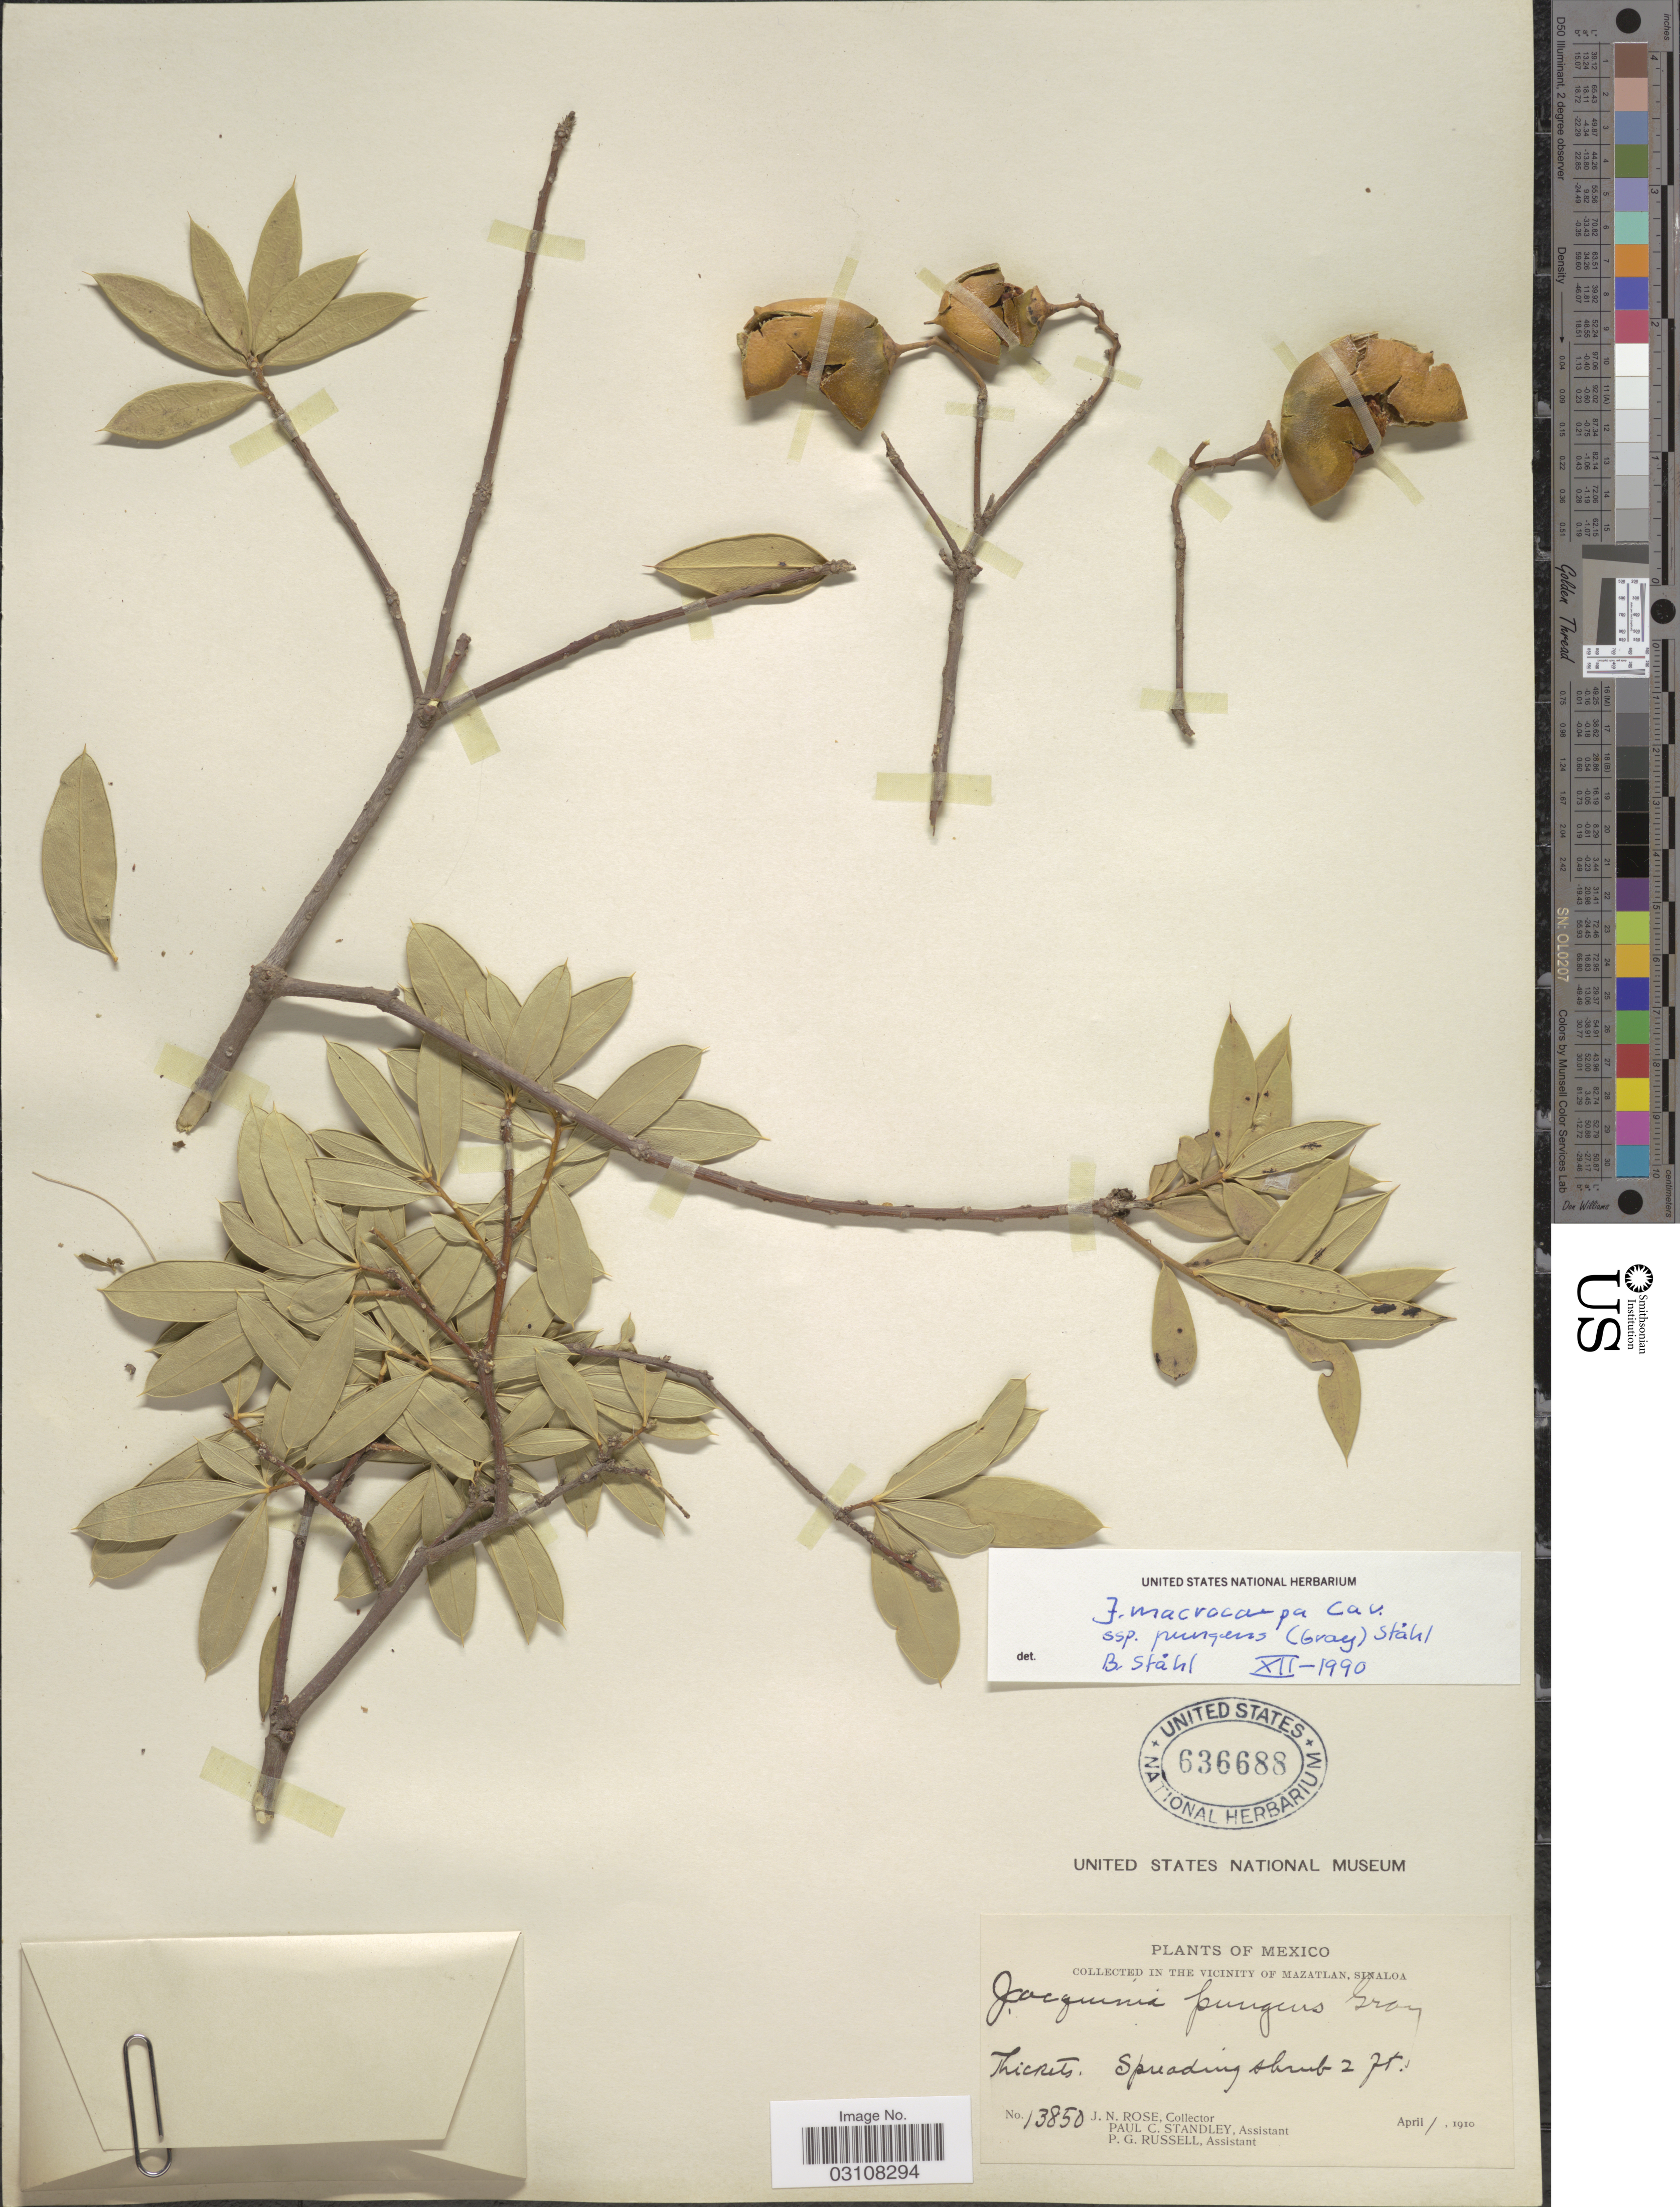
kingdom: Plantae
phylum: Tracheophyta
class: Magnoliopsida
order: Ericales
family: Primulaceae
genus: Jacquinia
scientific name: Jacquinia macrocarpa subsp. pungens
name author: Cav.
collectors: J. N. Rose, P. C. Standley & P. G. Russell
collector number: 13850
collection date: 1910-04-01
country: Mexico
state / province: Sinaloa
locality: In the Vicinity of Mazatlan.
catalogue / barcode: US 636688